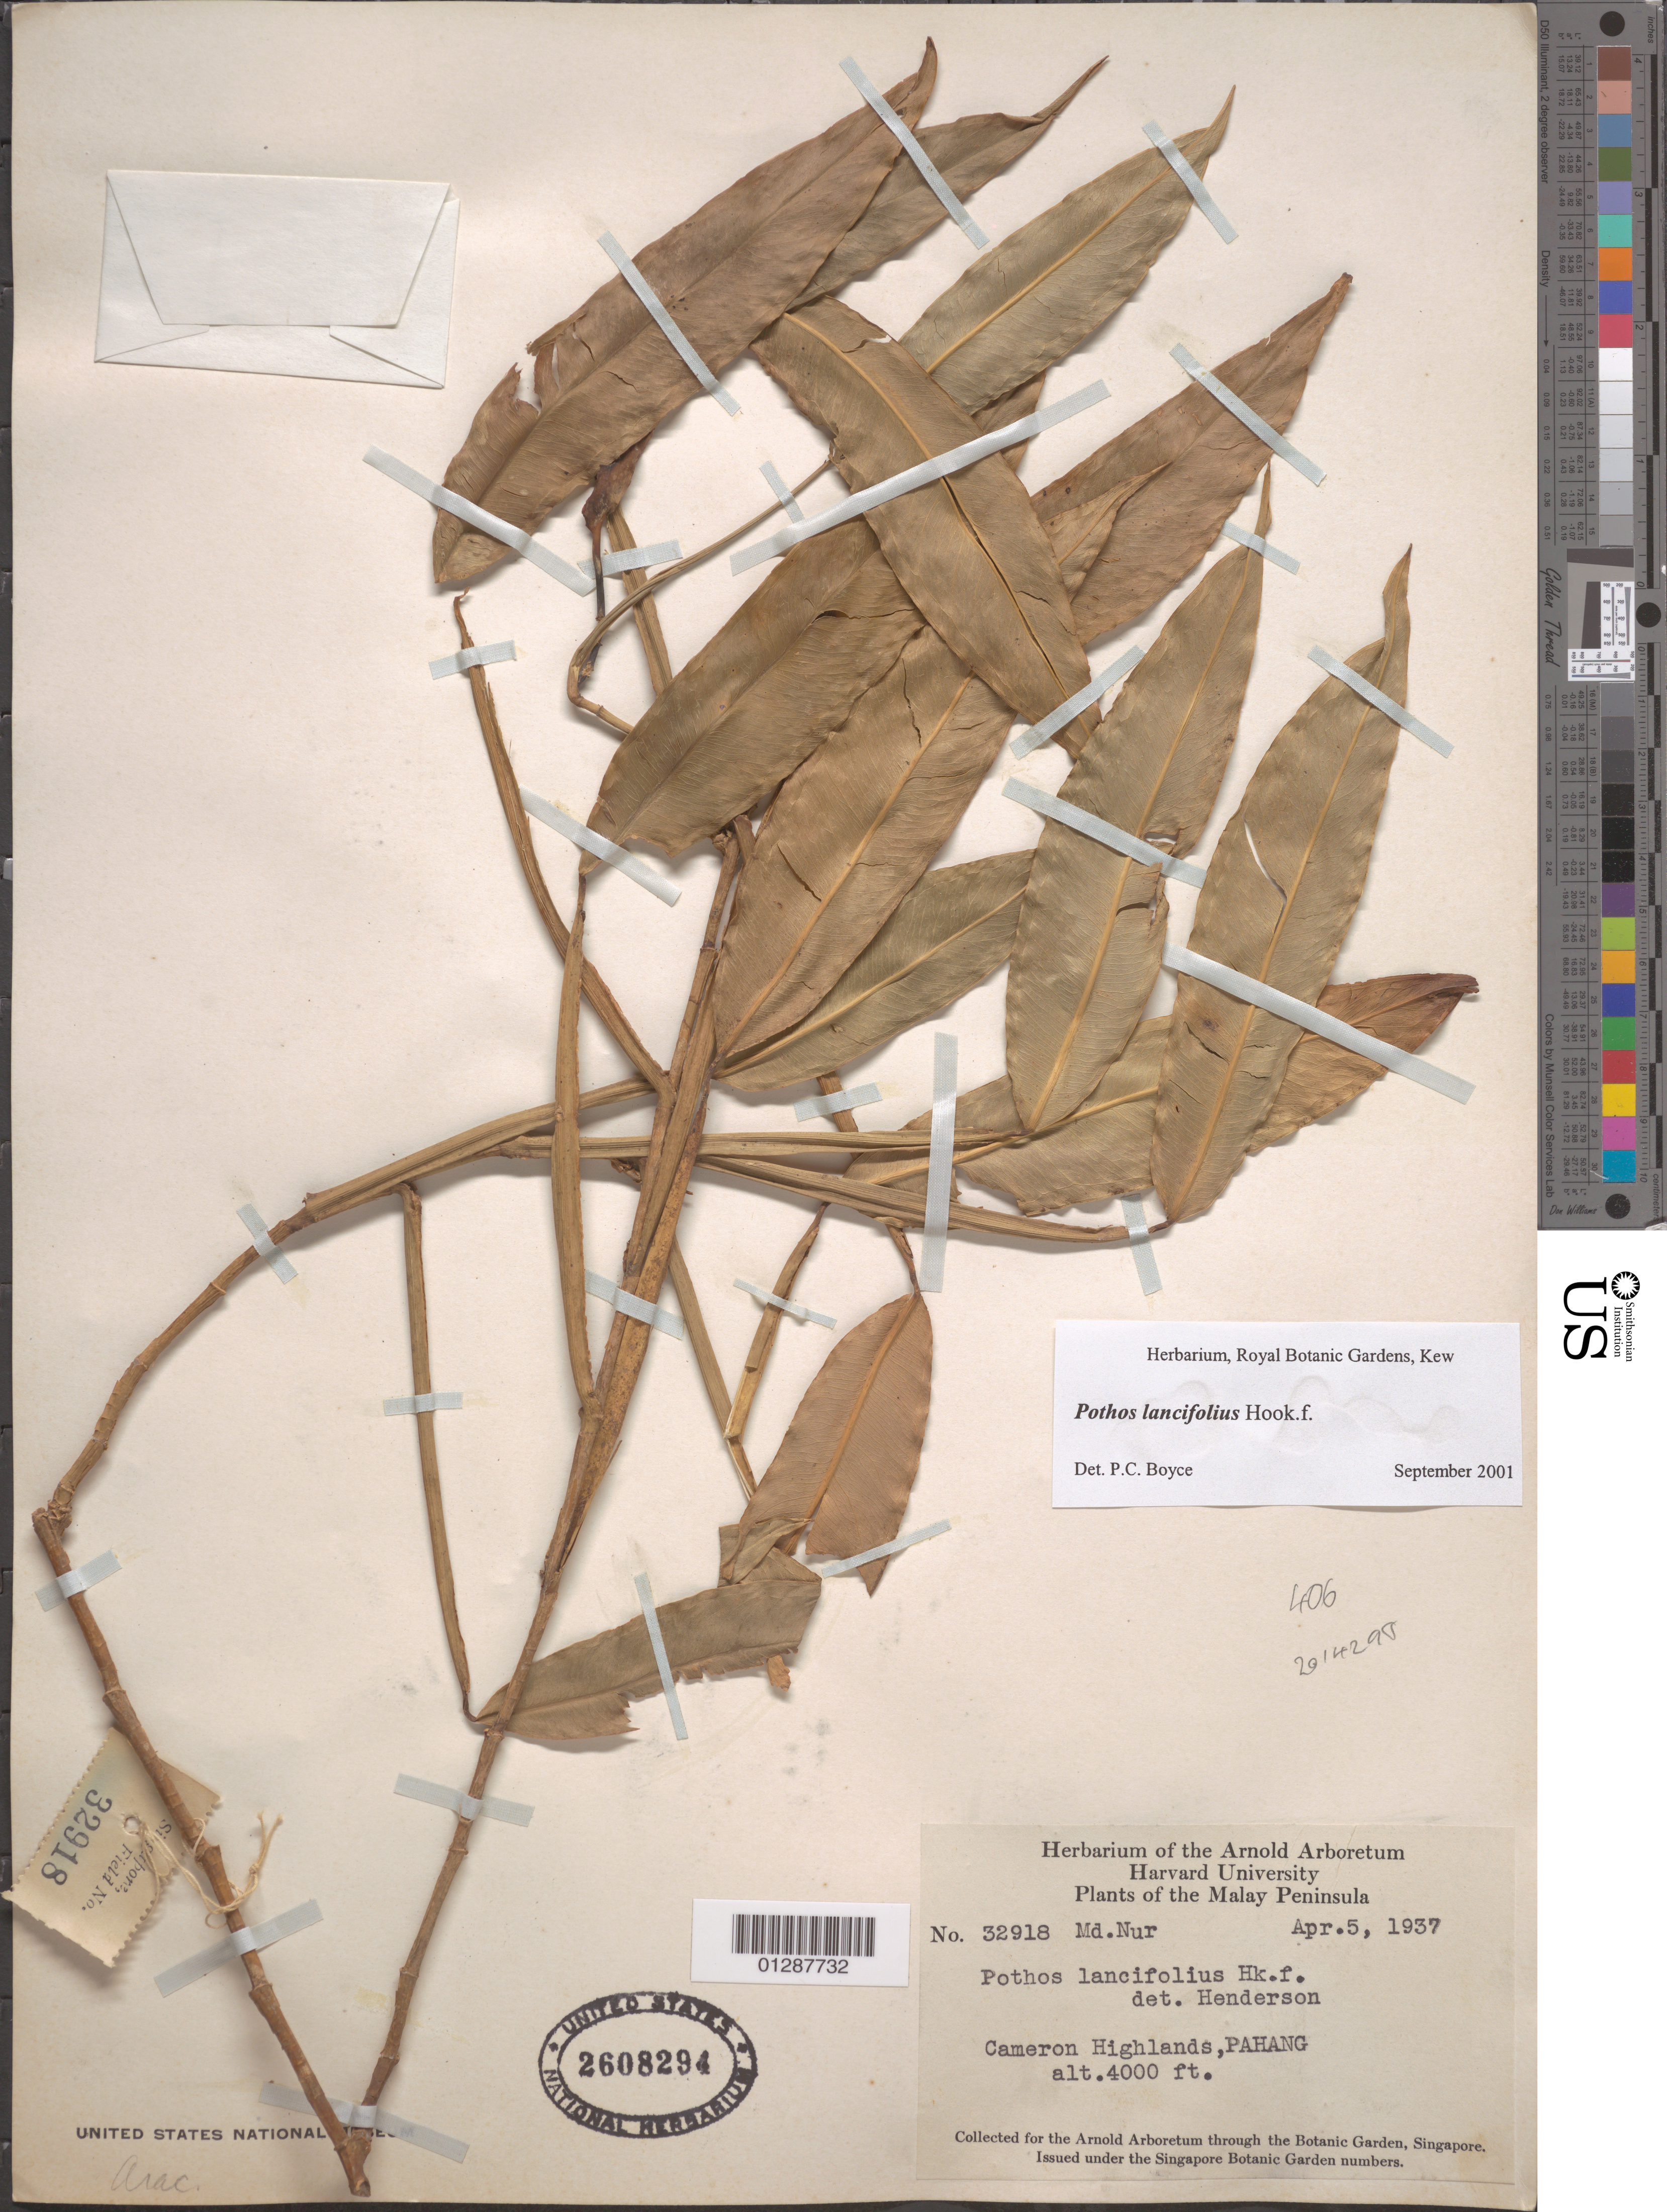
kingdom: Plantae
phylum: Tracheophyta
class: Liliopsida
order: Alismatales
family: Araceae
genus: Pothos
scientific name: Pothos lancifolius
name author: Hook. f.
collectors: M. Nur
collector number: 32918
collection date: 1937-04-05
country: Malaysia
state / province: Pahang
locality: The Malay Peninsula. Cameron Highlands.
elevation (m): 1219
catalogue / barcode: US 2608294